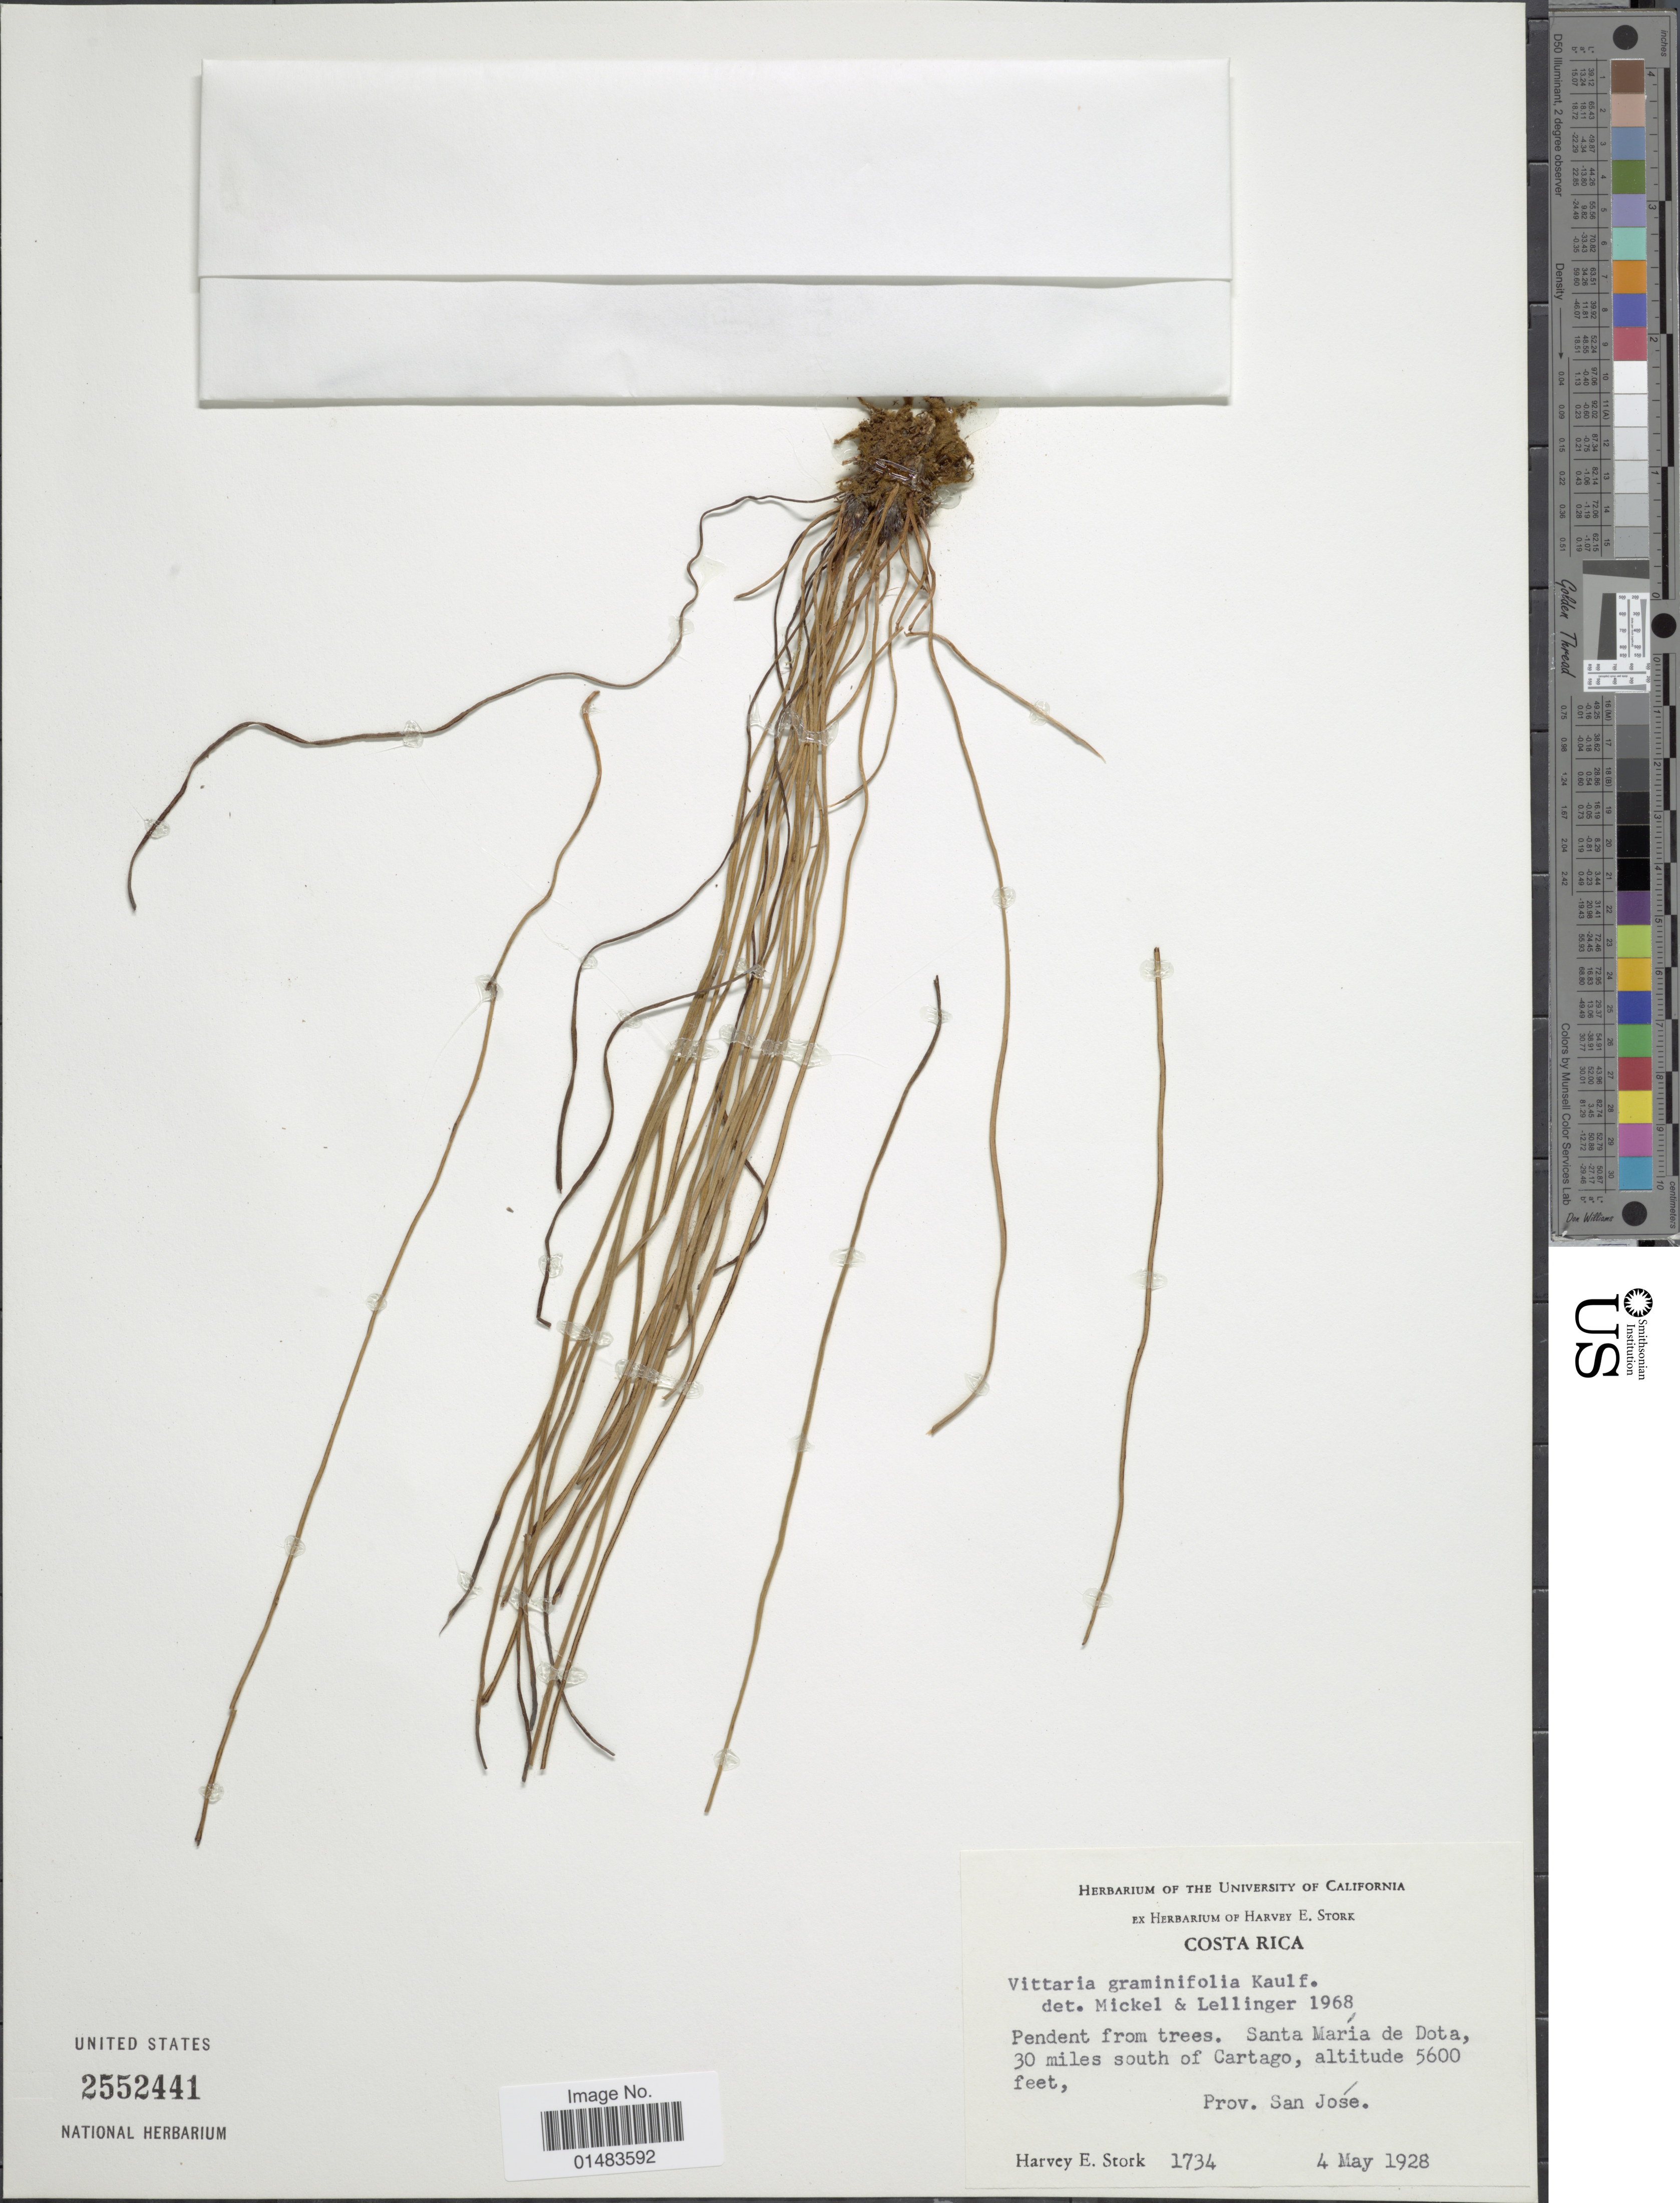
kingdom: Plantae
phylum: Tracheophyta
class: Polypodiopsida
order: Polypodiales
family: Pteridaceae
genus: Vittaria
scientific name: Vittaria graminifolia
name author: Kaulf.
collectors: H. E. Stork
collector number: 1734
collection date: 1928-05-04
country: Costa Rica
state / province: San José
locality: Pendent from trees. Santa Maria de Dota, 30 miles south of Cartago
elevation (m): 1707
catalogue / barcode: US 2552441